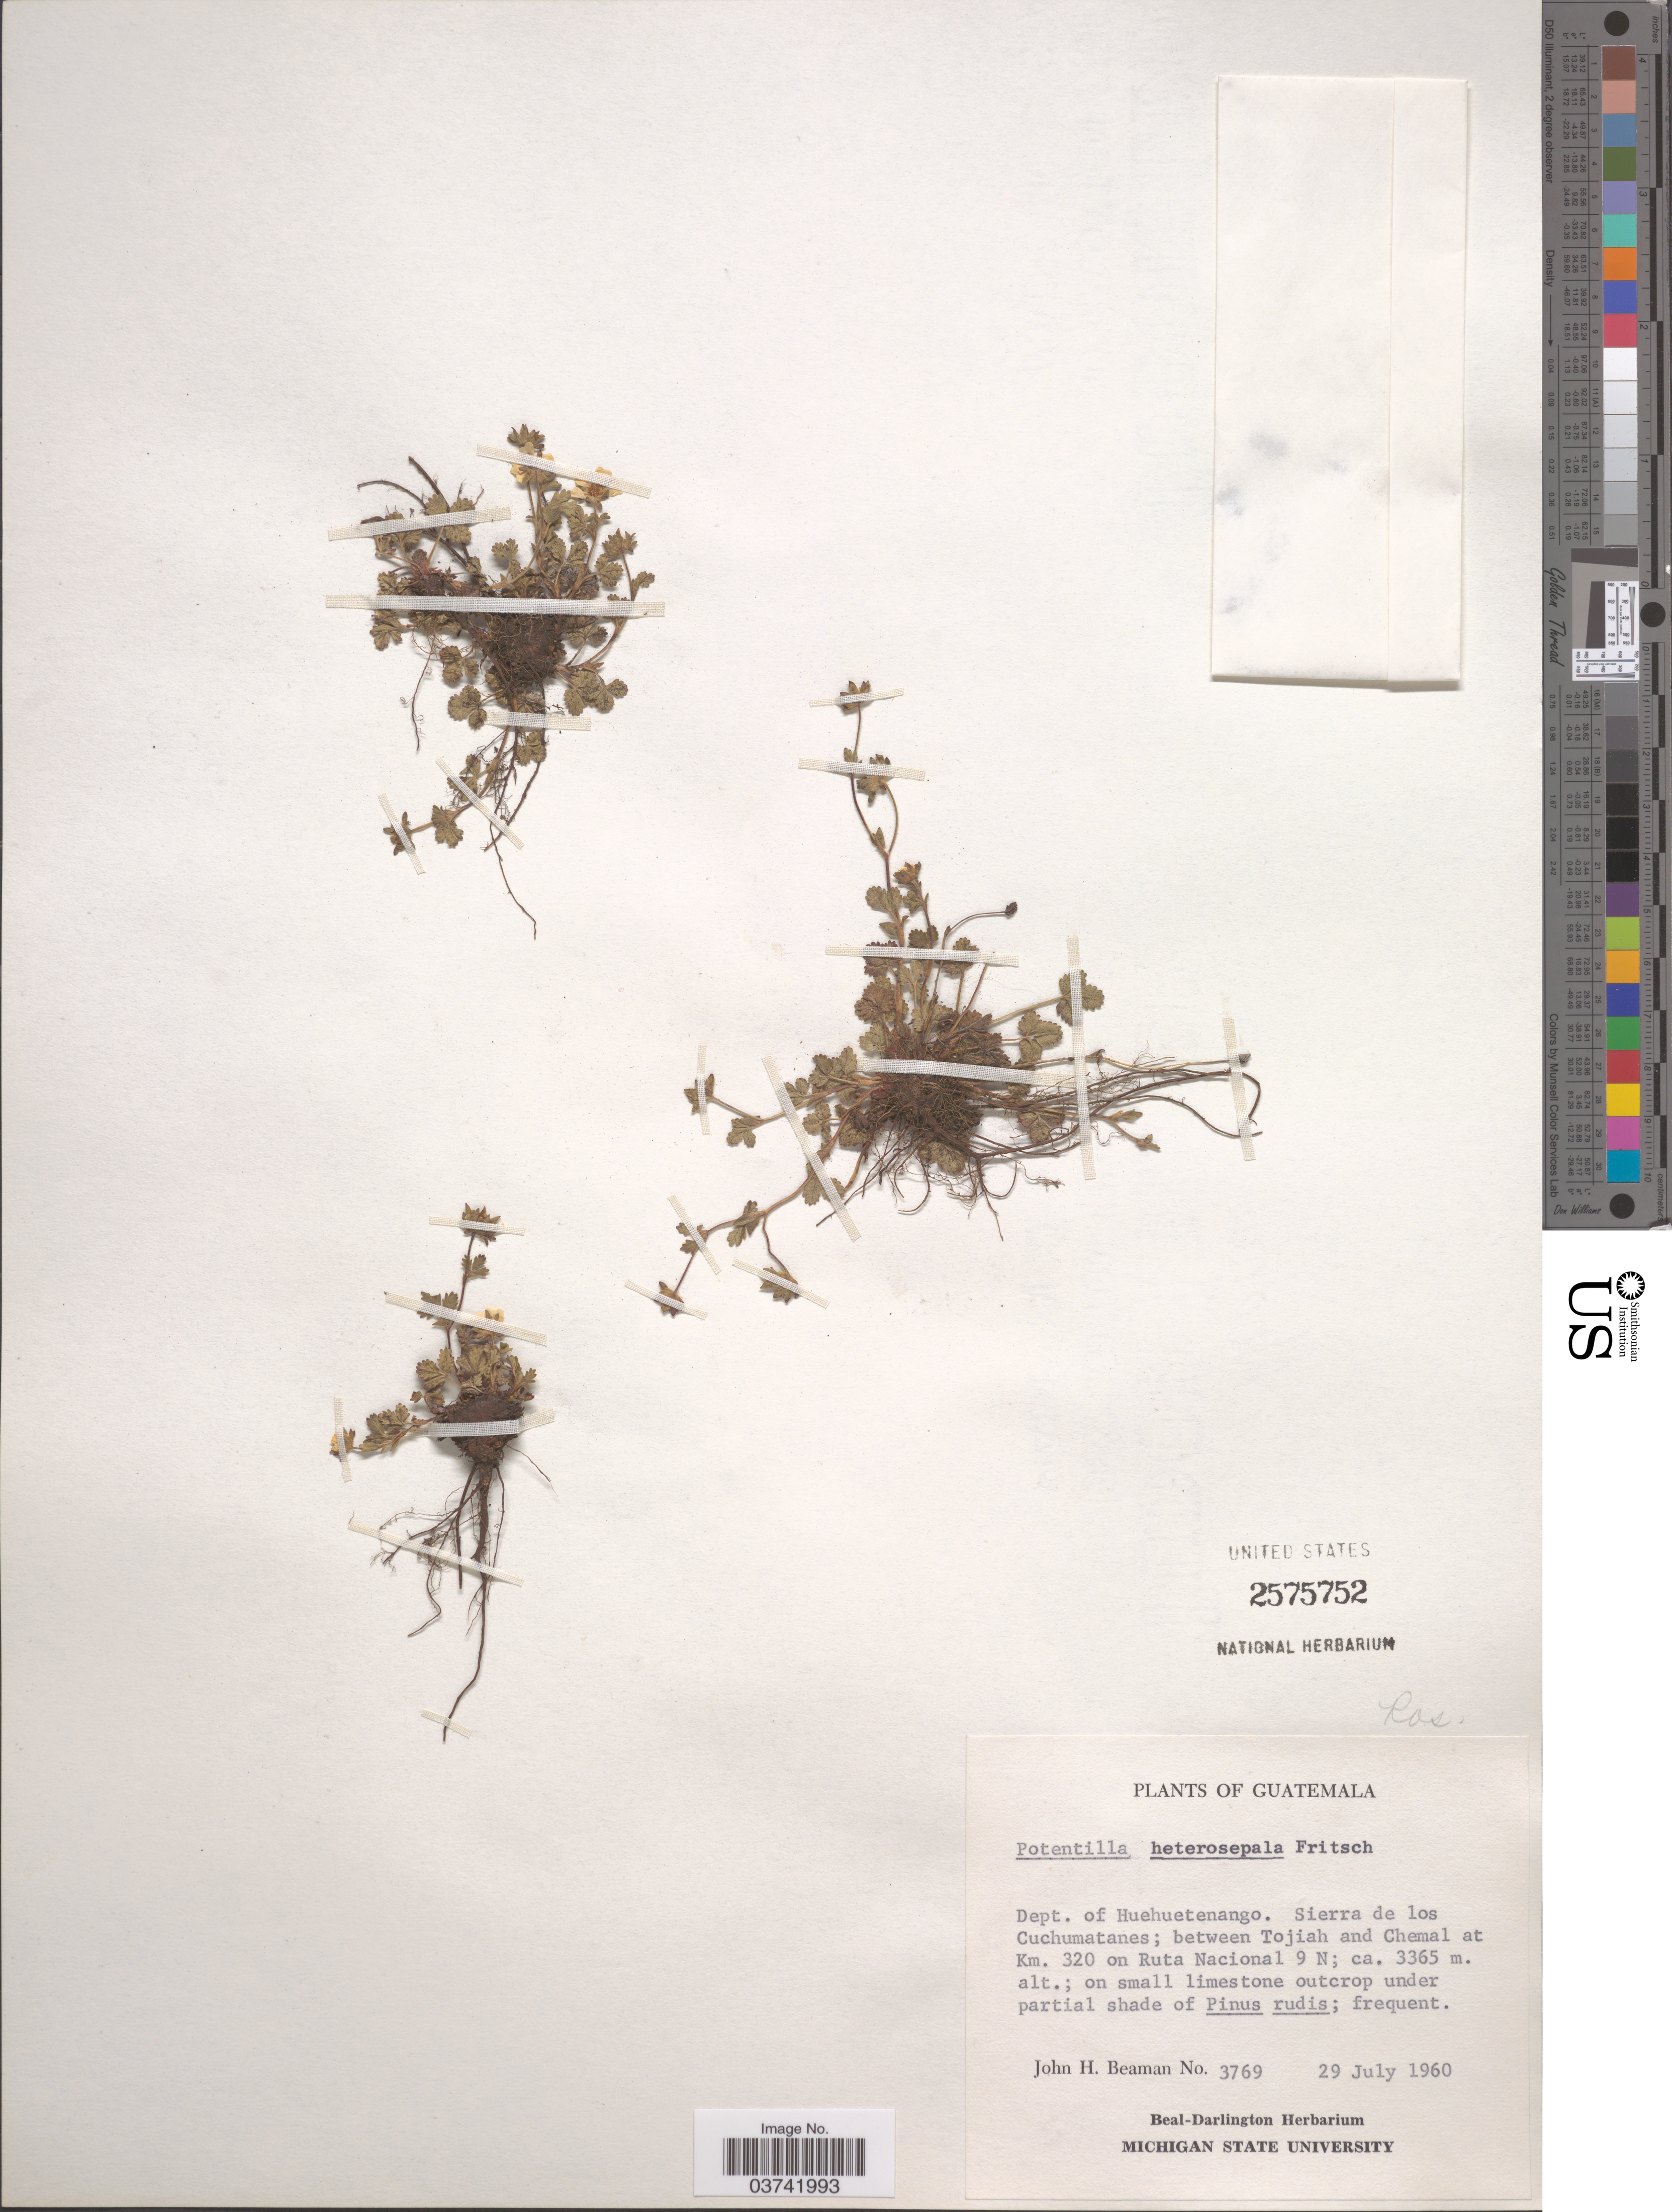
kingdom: Plantae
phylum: Tracheophyta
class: Magnoliopsida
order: Rosales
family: Rosaceae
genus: Potentilla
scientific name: Potentilla heterosepala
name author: Fritsch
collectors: J. H. Beaman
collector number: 3769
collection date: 1960-07-29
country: Guatemala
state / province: Huehuetenango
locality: Dept. of Huehuetenango. Sierra de los Cuchumatanes; between Tojiah and Chemal at Km. 320 on Ruta Nacional 9 N.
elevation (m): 3365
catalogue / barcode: US 2575752